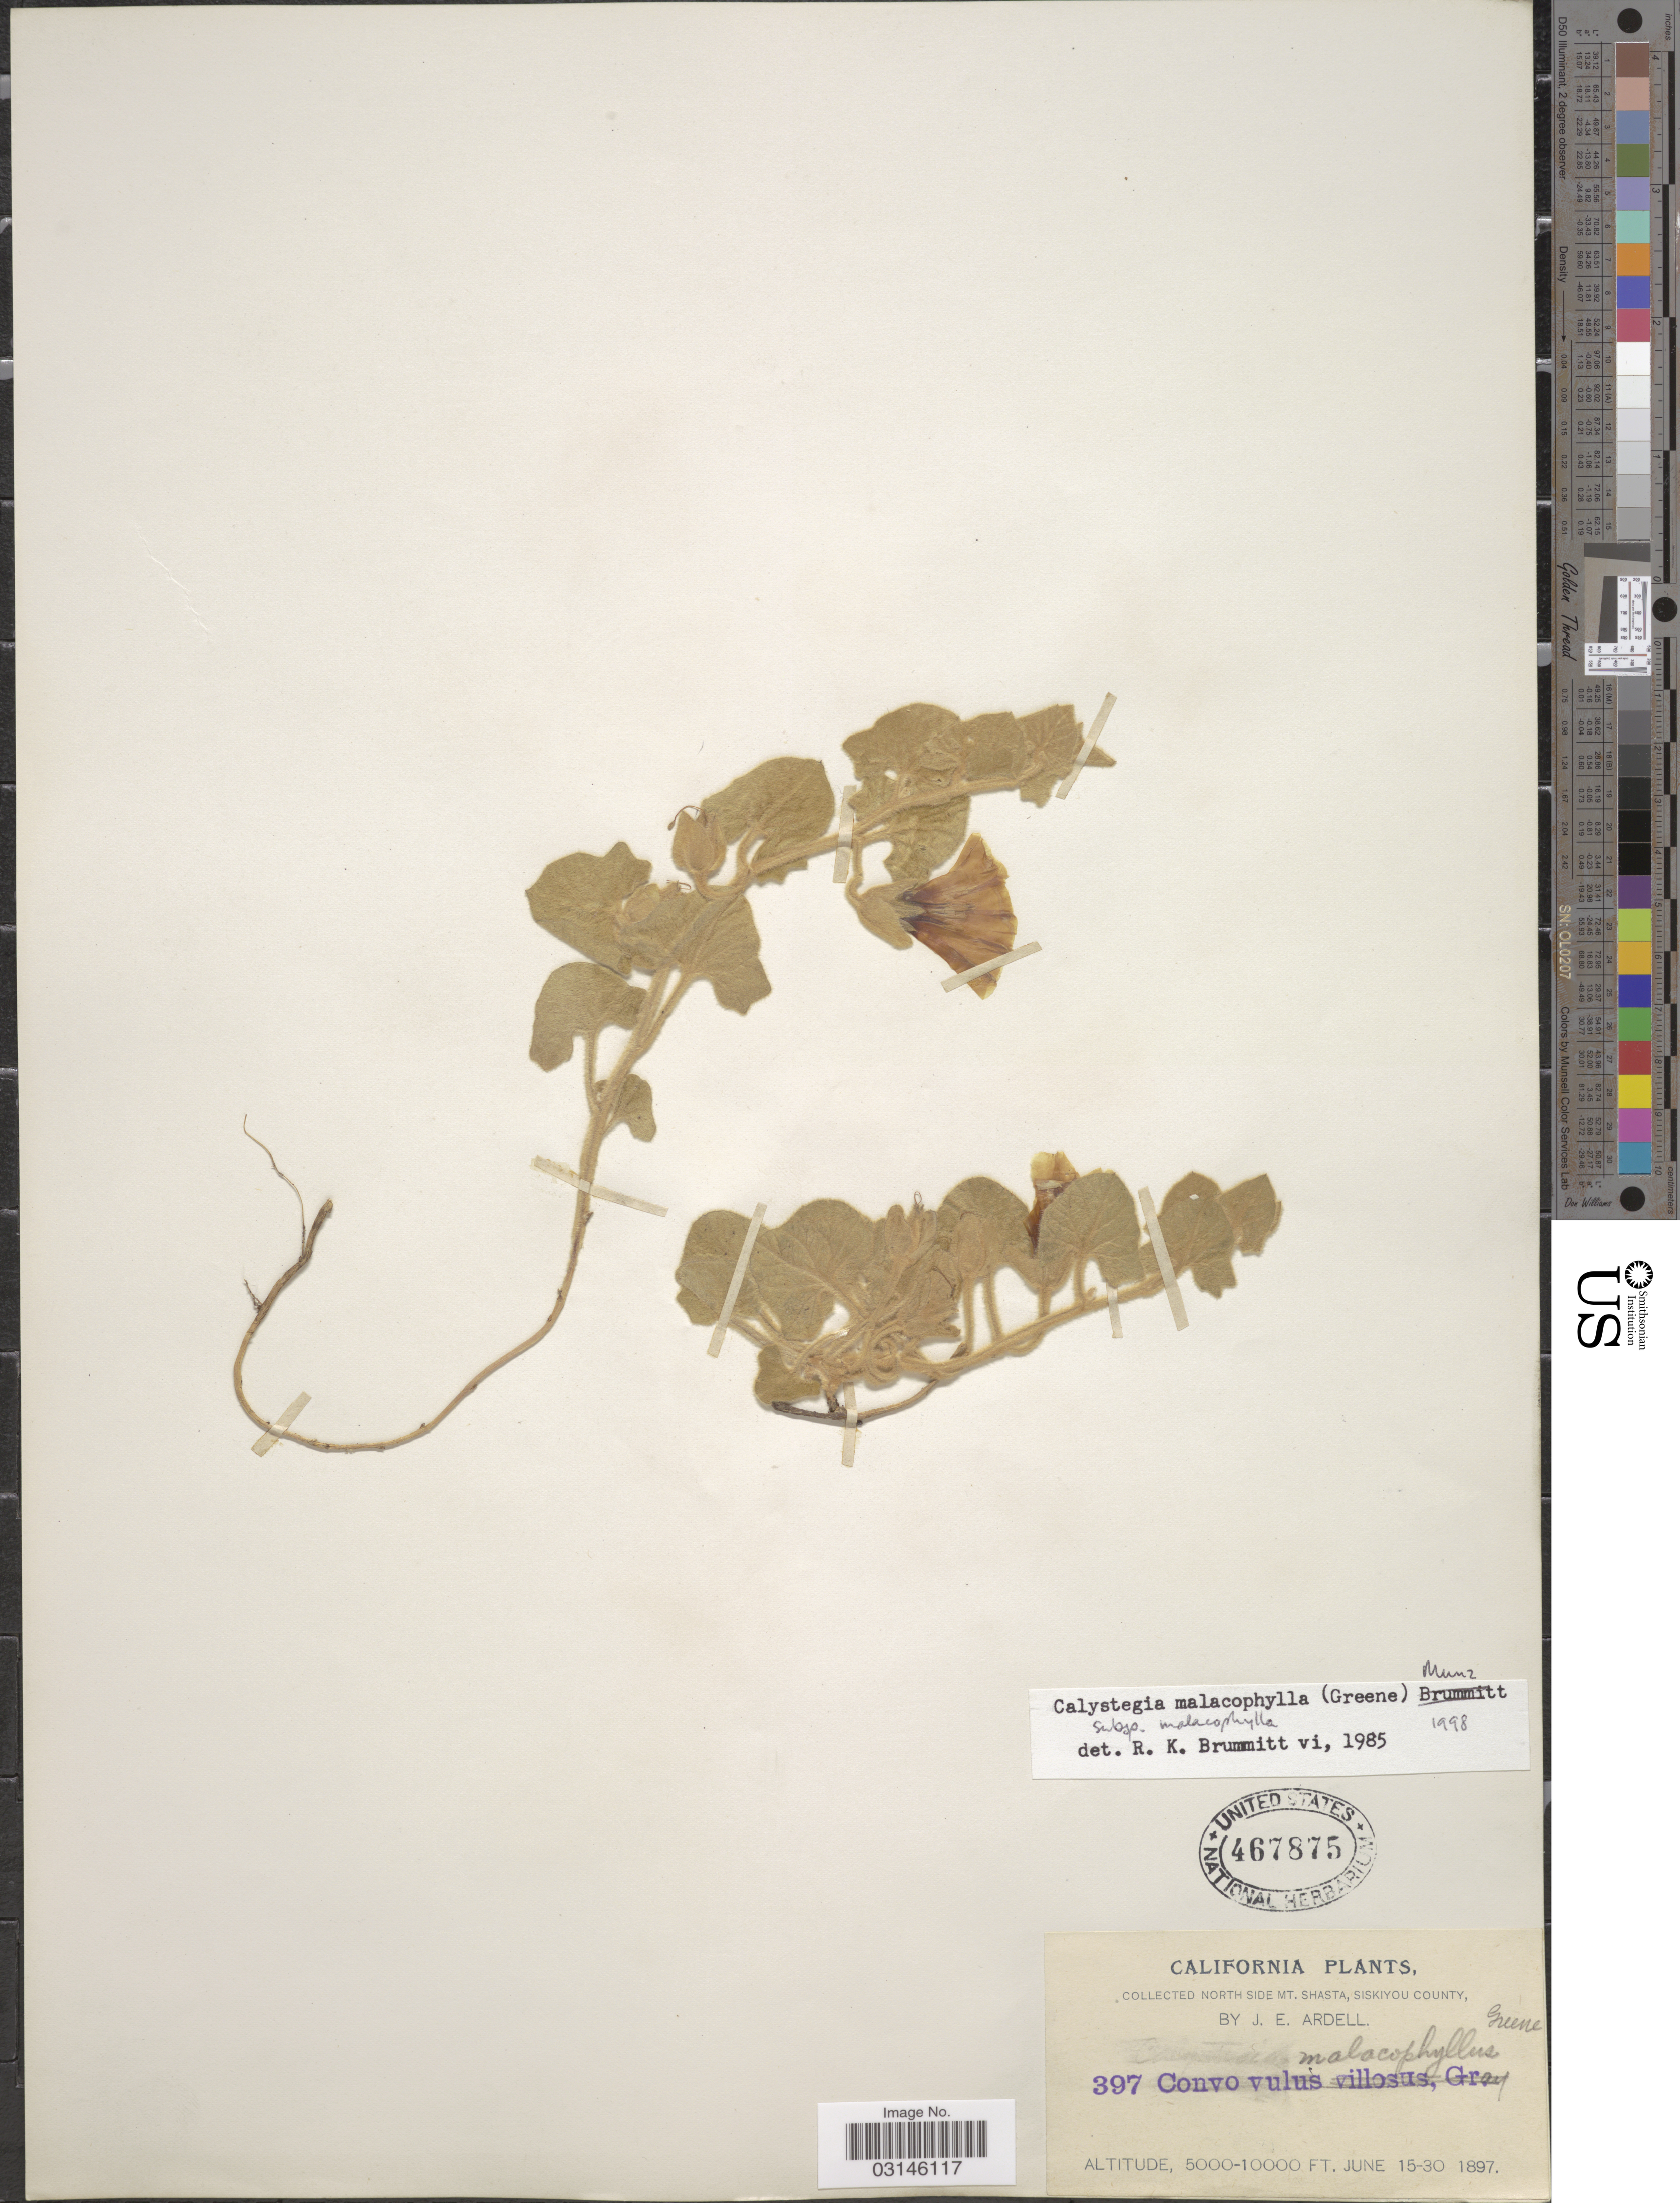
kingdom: Plantae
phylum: Tracheophyta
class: Magnoliopsida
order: Solanales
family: Convolvulaceae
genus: Calystegia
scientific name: Calystegia malacophylla subsp. malacophylla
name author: (Greene) Munz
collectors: J. Ardell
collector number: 397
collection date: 1897-06-15/1897-06-30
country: United States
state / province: California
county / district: Siskiyou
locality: Collected North Side Mt. Shasta, Siskiyou County.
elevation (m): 1524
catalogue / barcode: US 467875